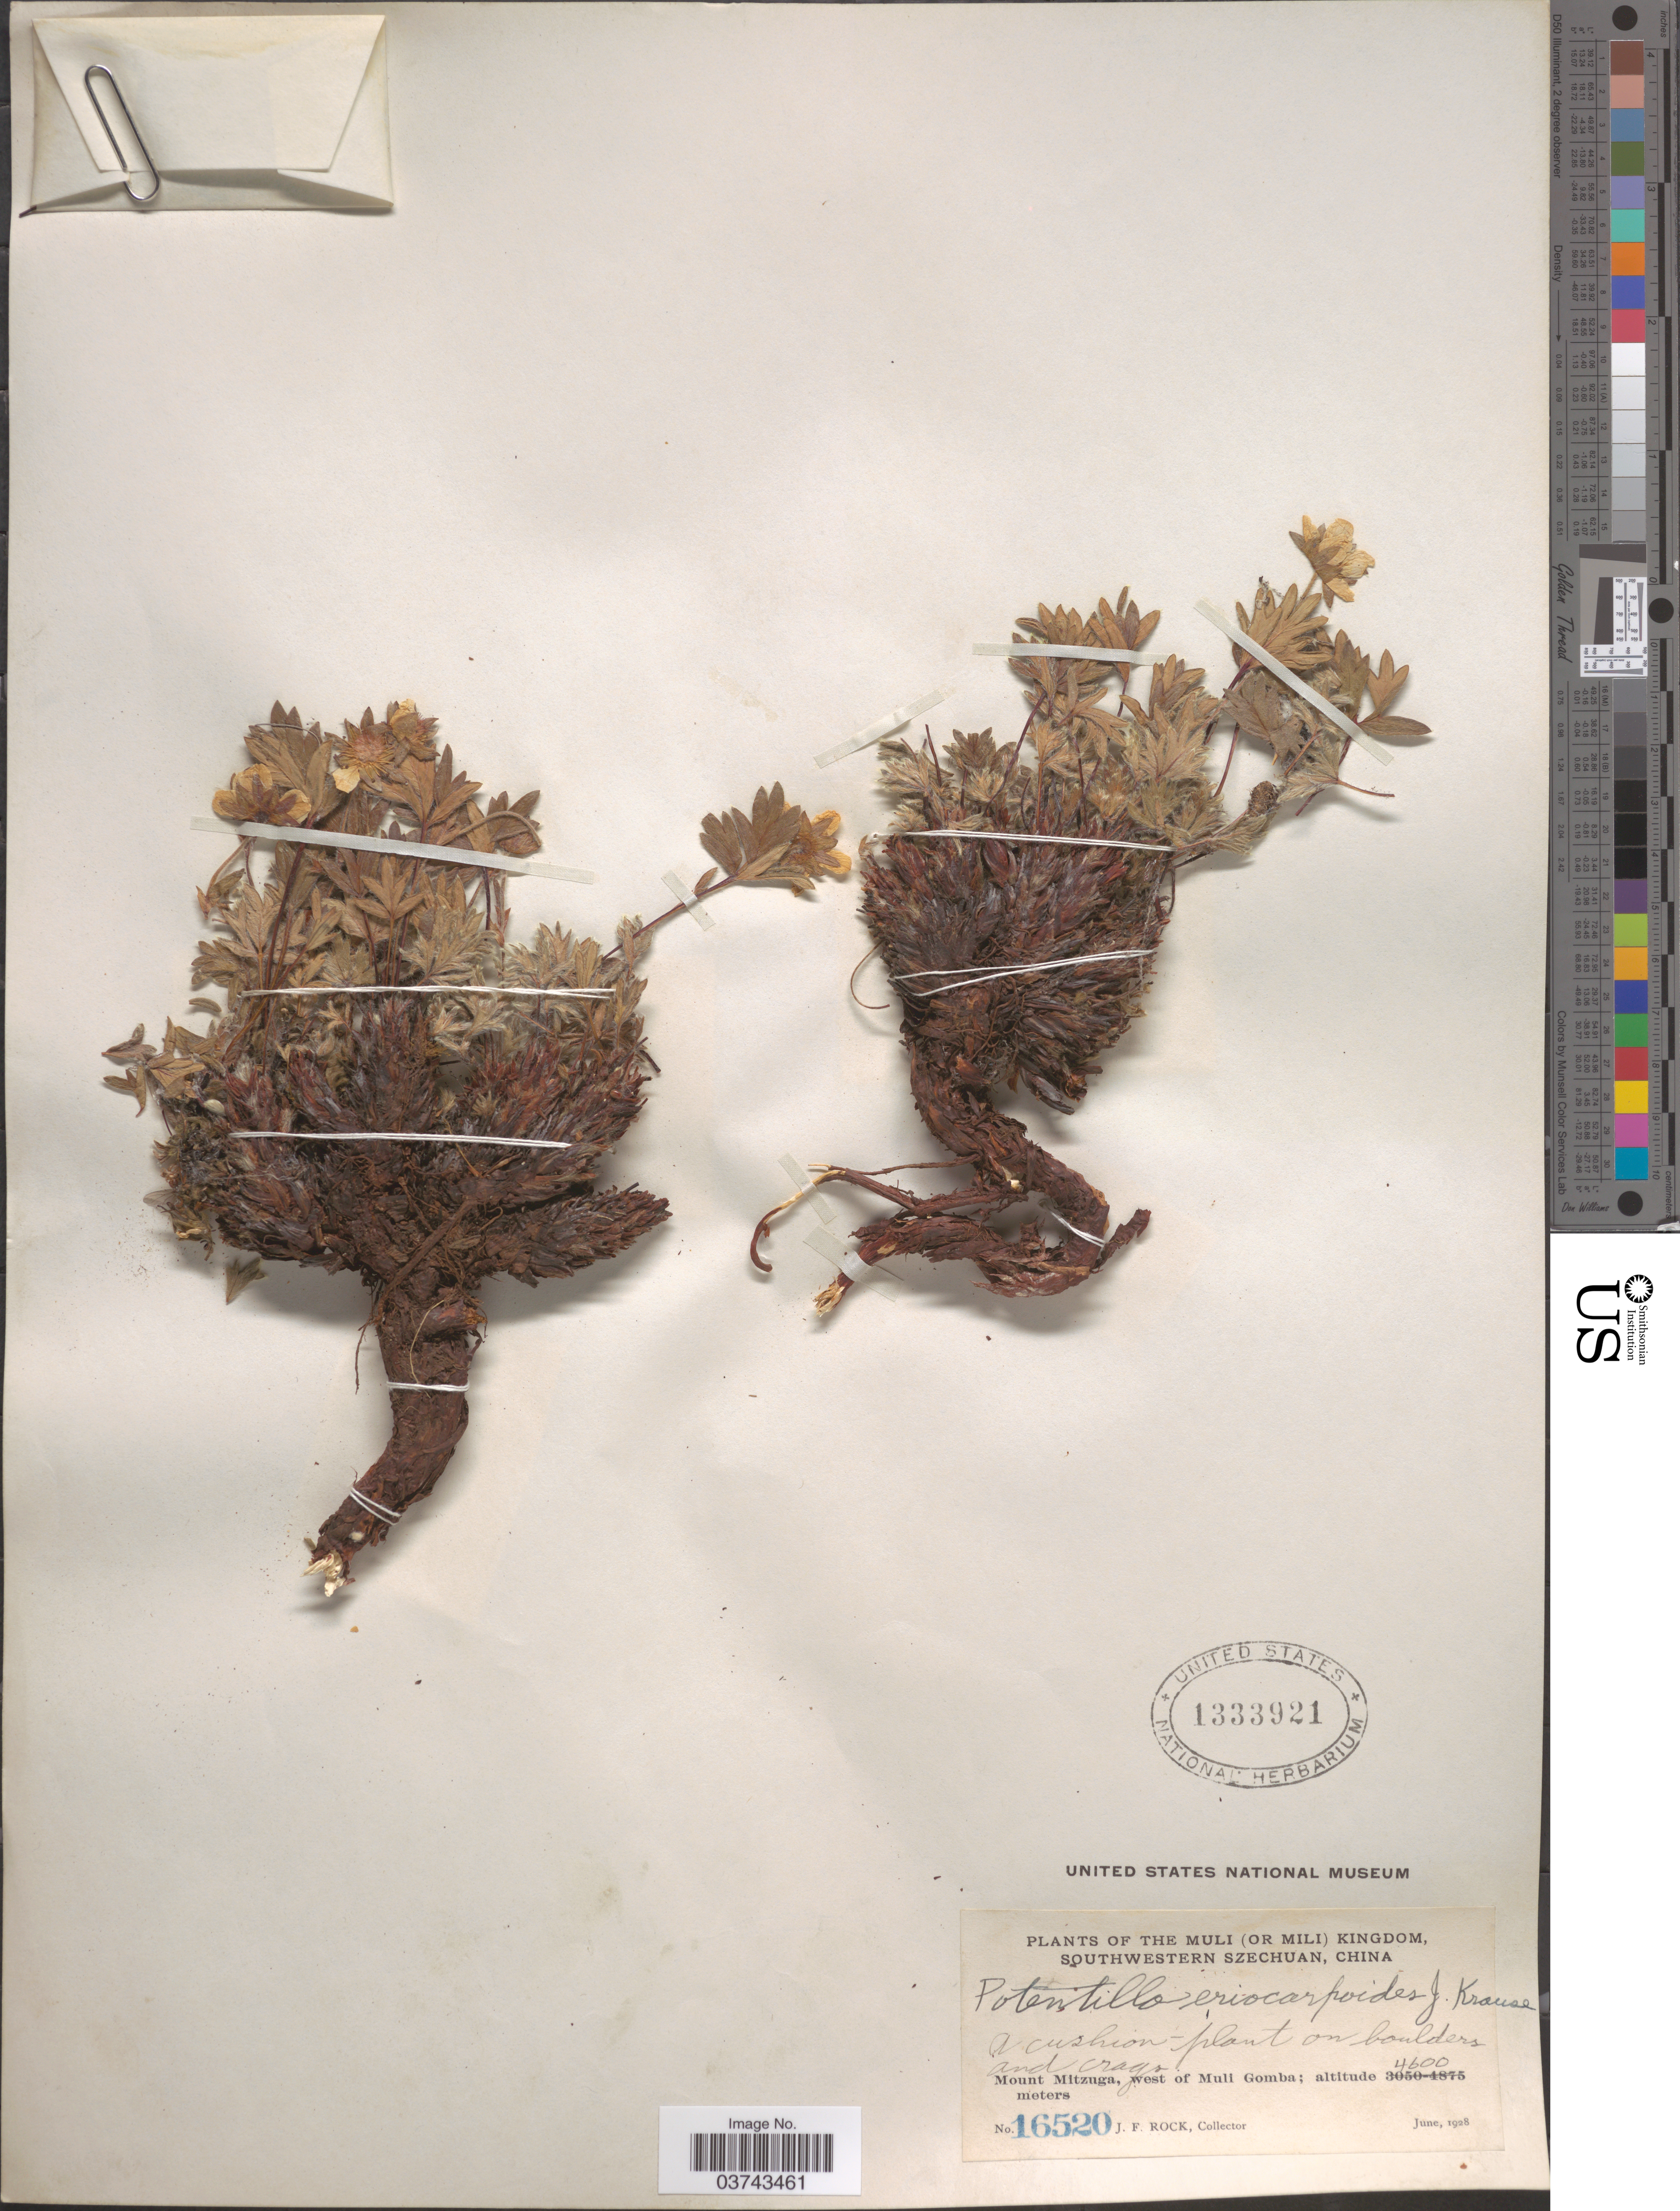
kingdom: Plantae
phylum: Tracheophyta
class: Magnoliopsida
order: Rosales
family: Rosaceae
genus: Potentilla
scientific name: Potentilla eriocarpoides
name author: J. Krause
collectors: J. Rock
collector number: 16520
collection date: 1928-06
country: China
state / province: Sichuan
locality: The Muli (or Mili) Kingdom, Southwestern Szechuan. Mount Mitzuga, west of Muli Gomba.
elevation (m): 4600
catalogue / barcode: US 1333921